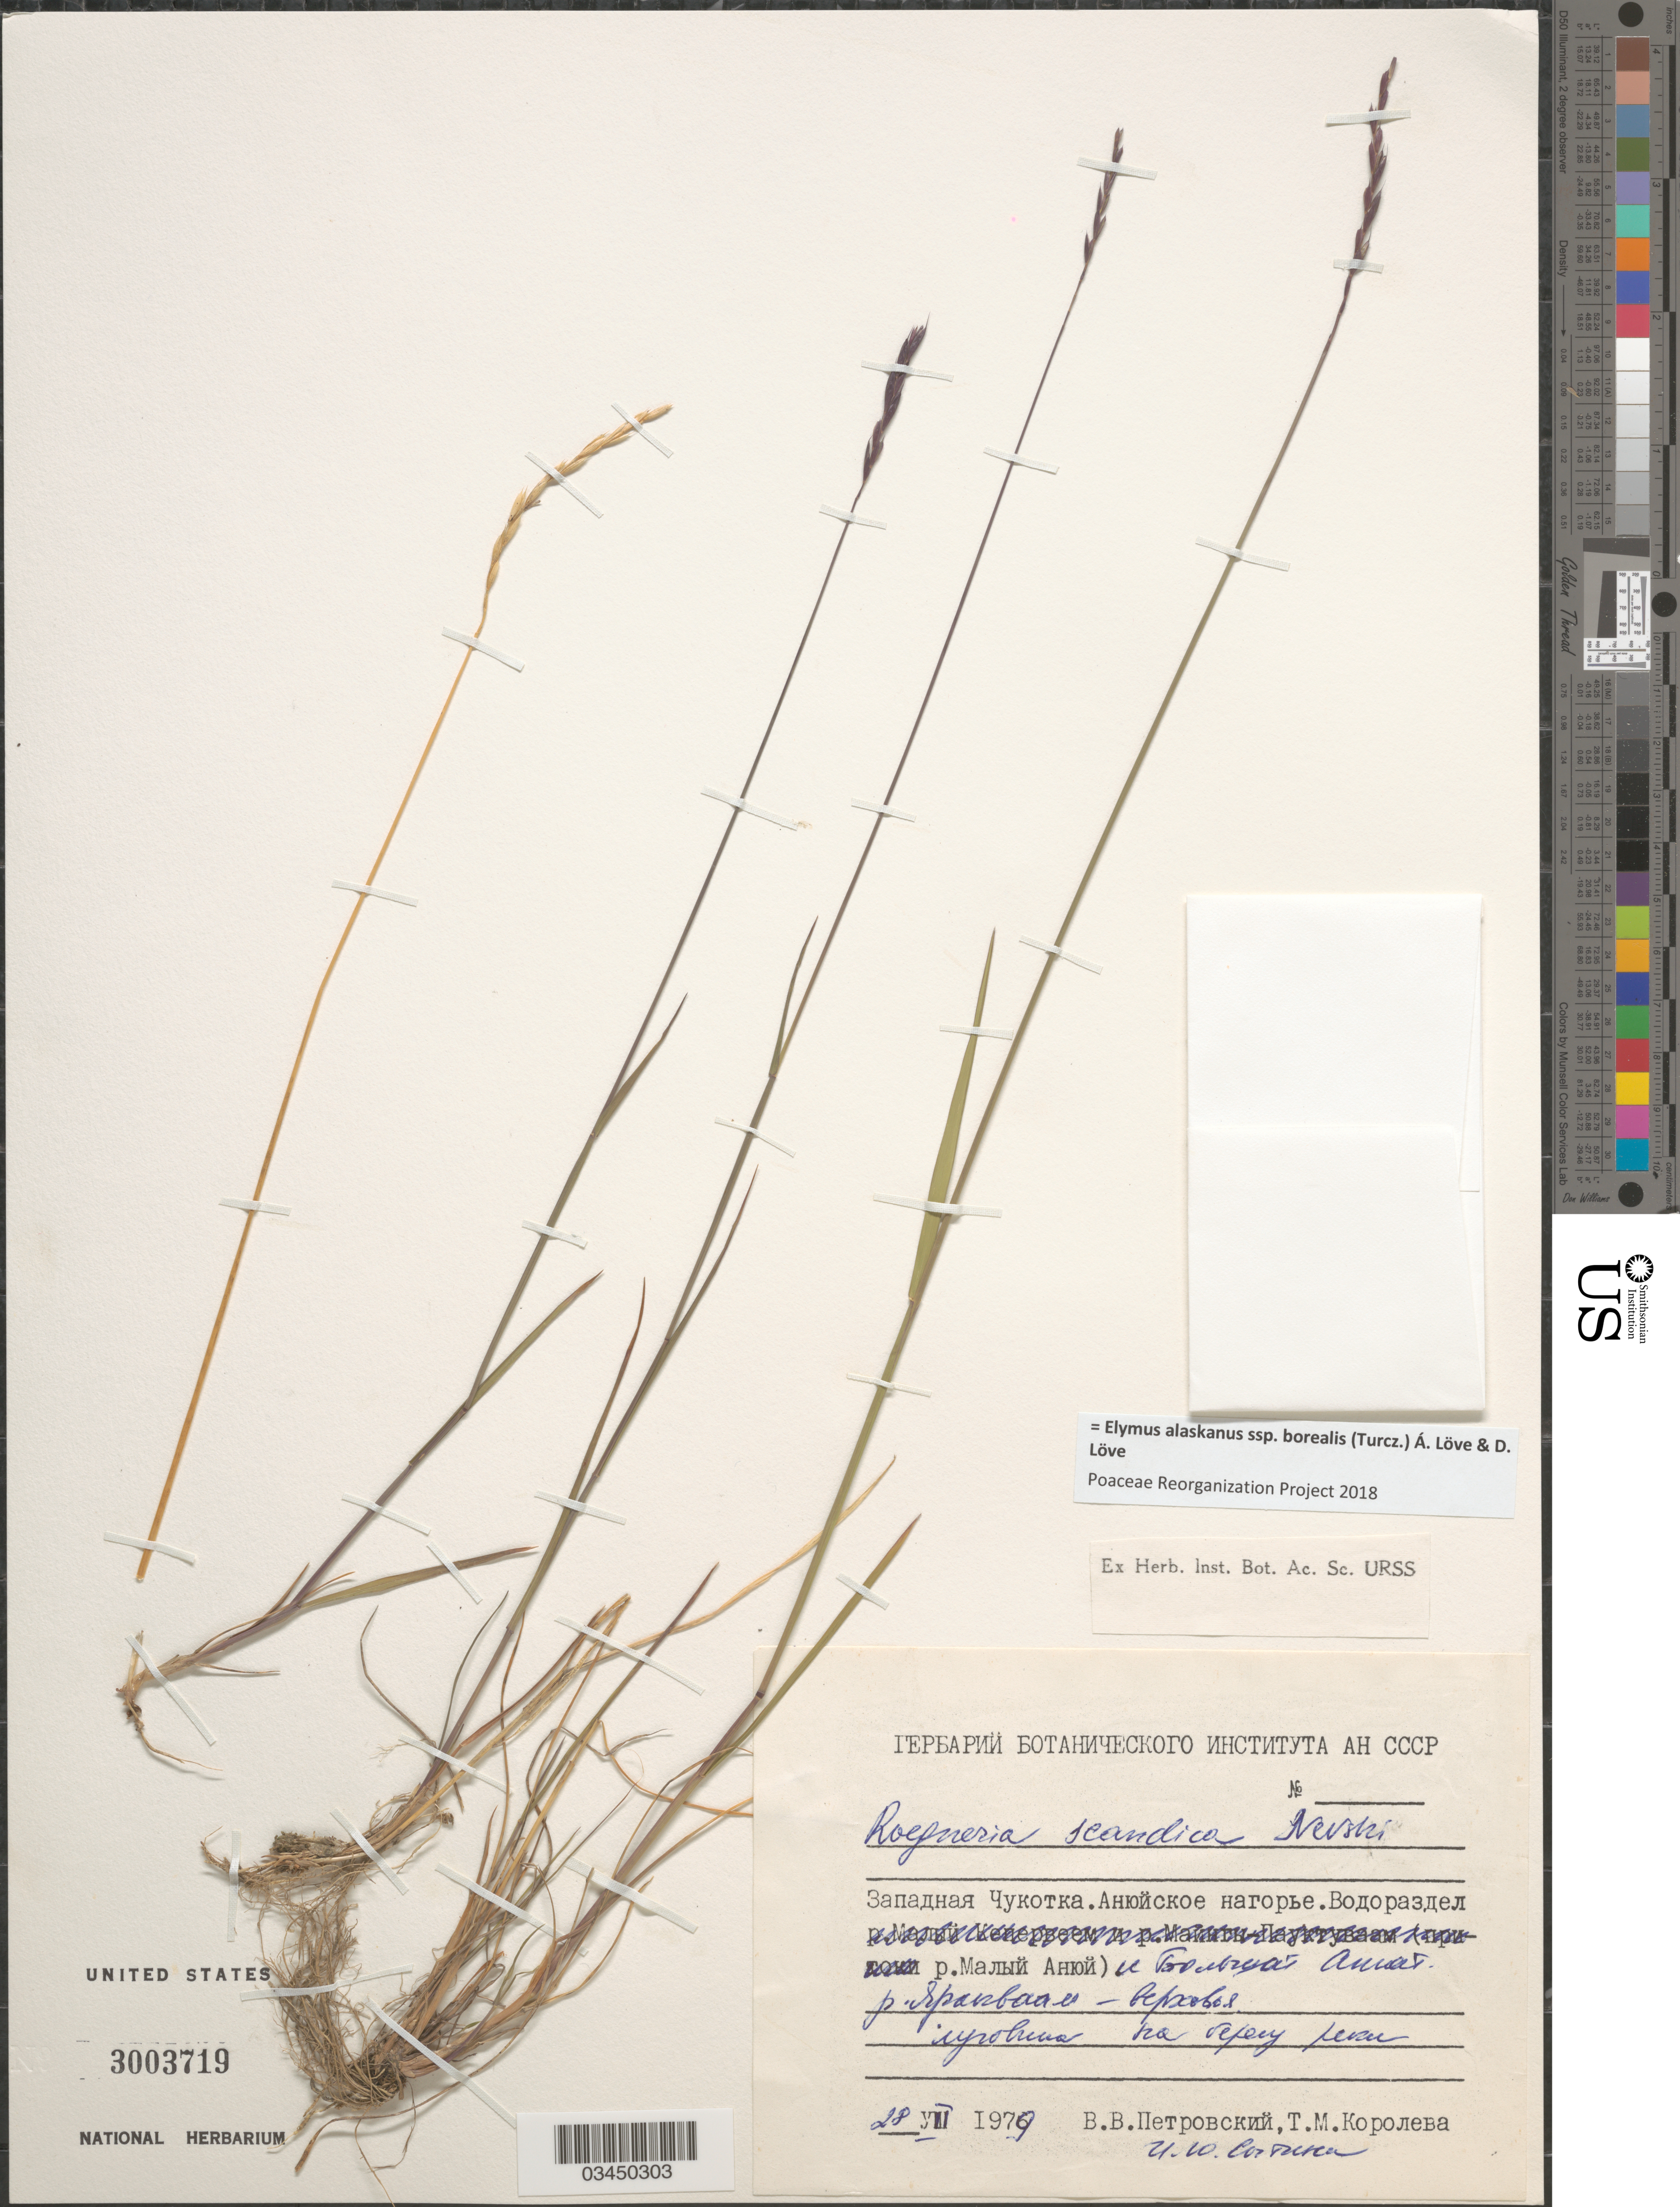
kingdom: Plantae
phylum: Tracheophyta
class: Liliopsida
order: Poales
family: Poaceae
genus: Elymus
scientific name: Elymus alaskanus subsp. borealis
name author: (Turcz.) Á. Löve & D. Löve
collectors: V. Petrovskiy, T. Koroleva & I. Sytina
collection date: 1979-07-28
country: Russian Federation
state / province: Chukotka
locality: Between rivers Malyy Anyuy and Bolshoy Anyuy, upper of river Yarakvaam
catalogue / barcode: US 3003719